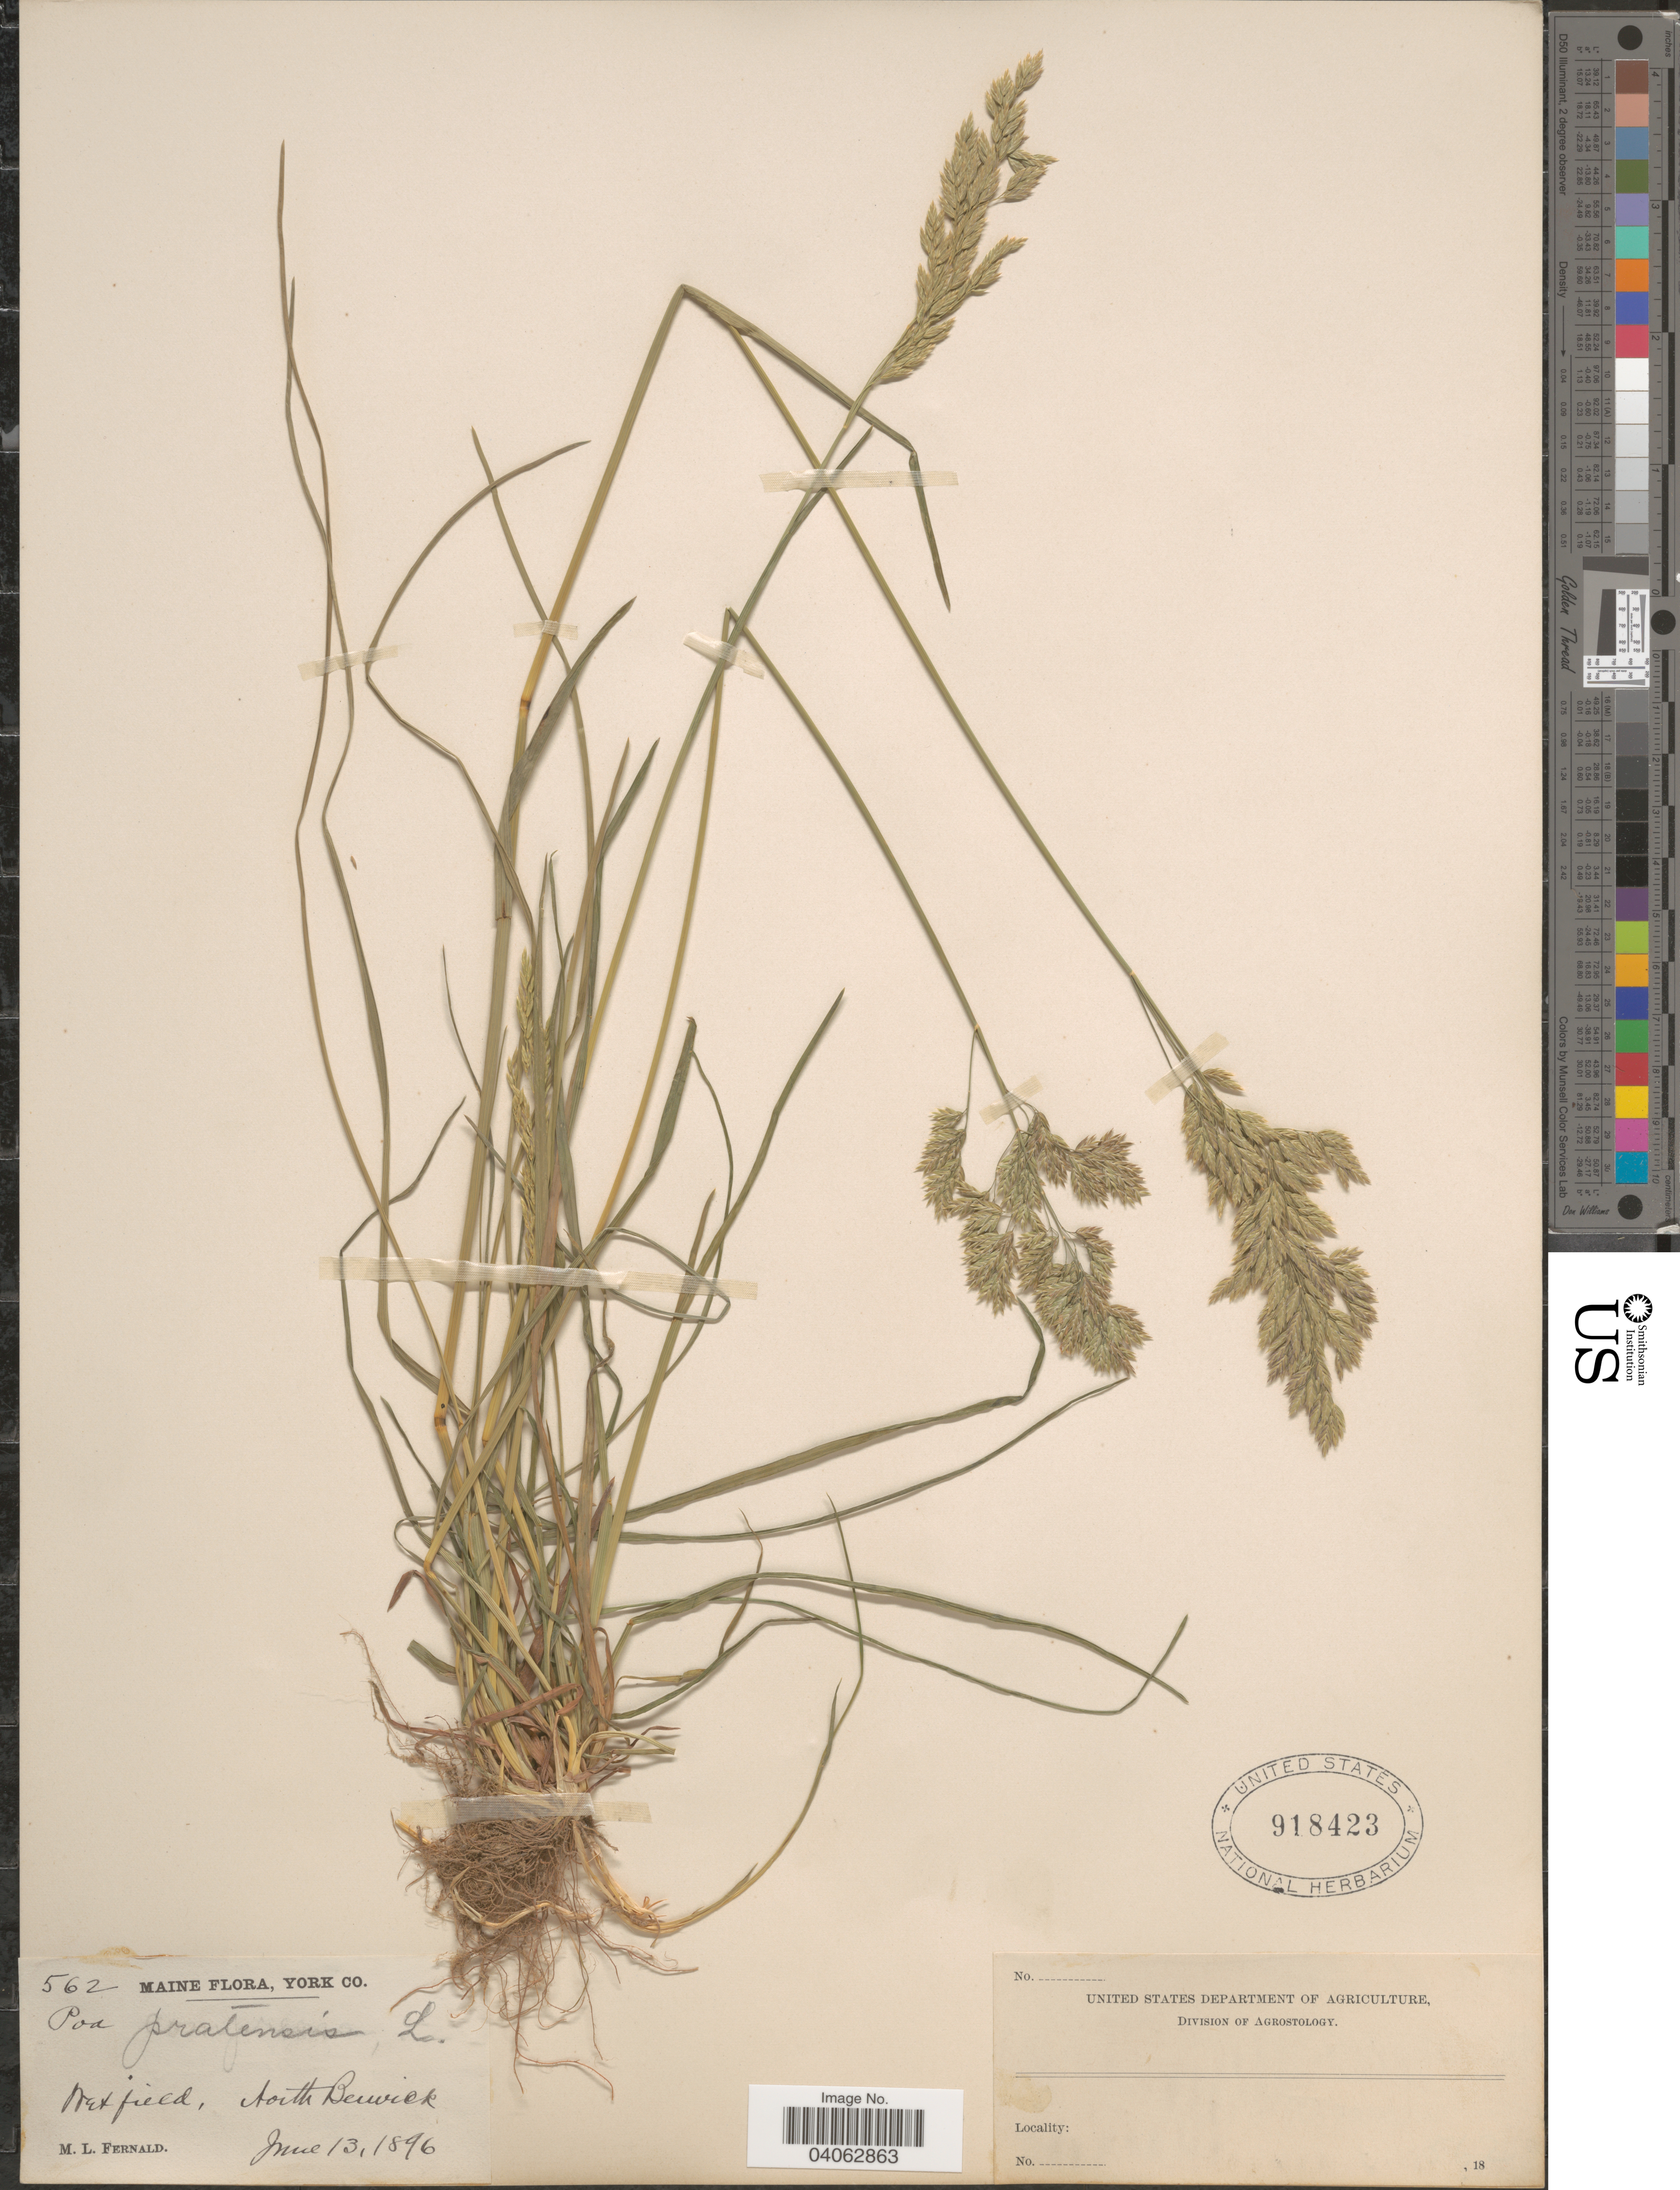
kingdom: Plantae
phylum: Tracheophyta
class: Liliopsida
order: Poales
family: Poaceae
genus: Poa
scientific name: Poa pratensis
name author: L.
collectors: M. L. Fernald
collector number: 562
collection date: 1896-06-13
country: United States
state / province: Maine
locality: York Co. North Berwick.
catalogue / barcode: US 918423